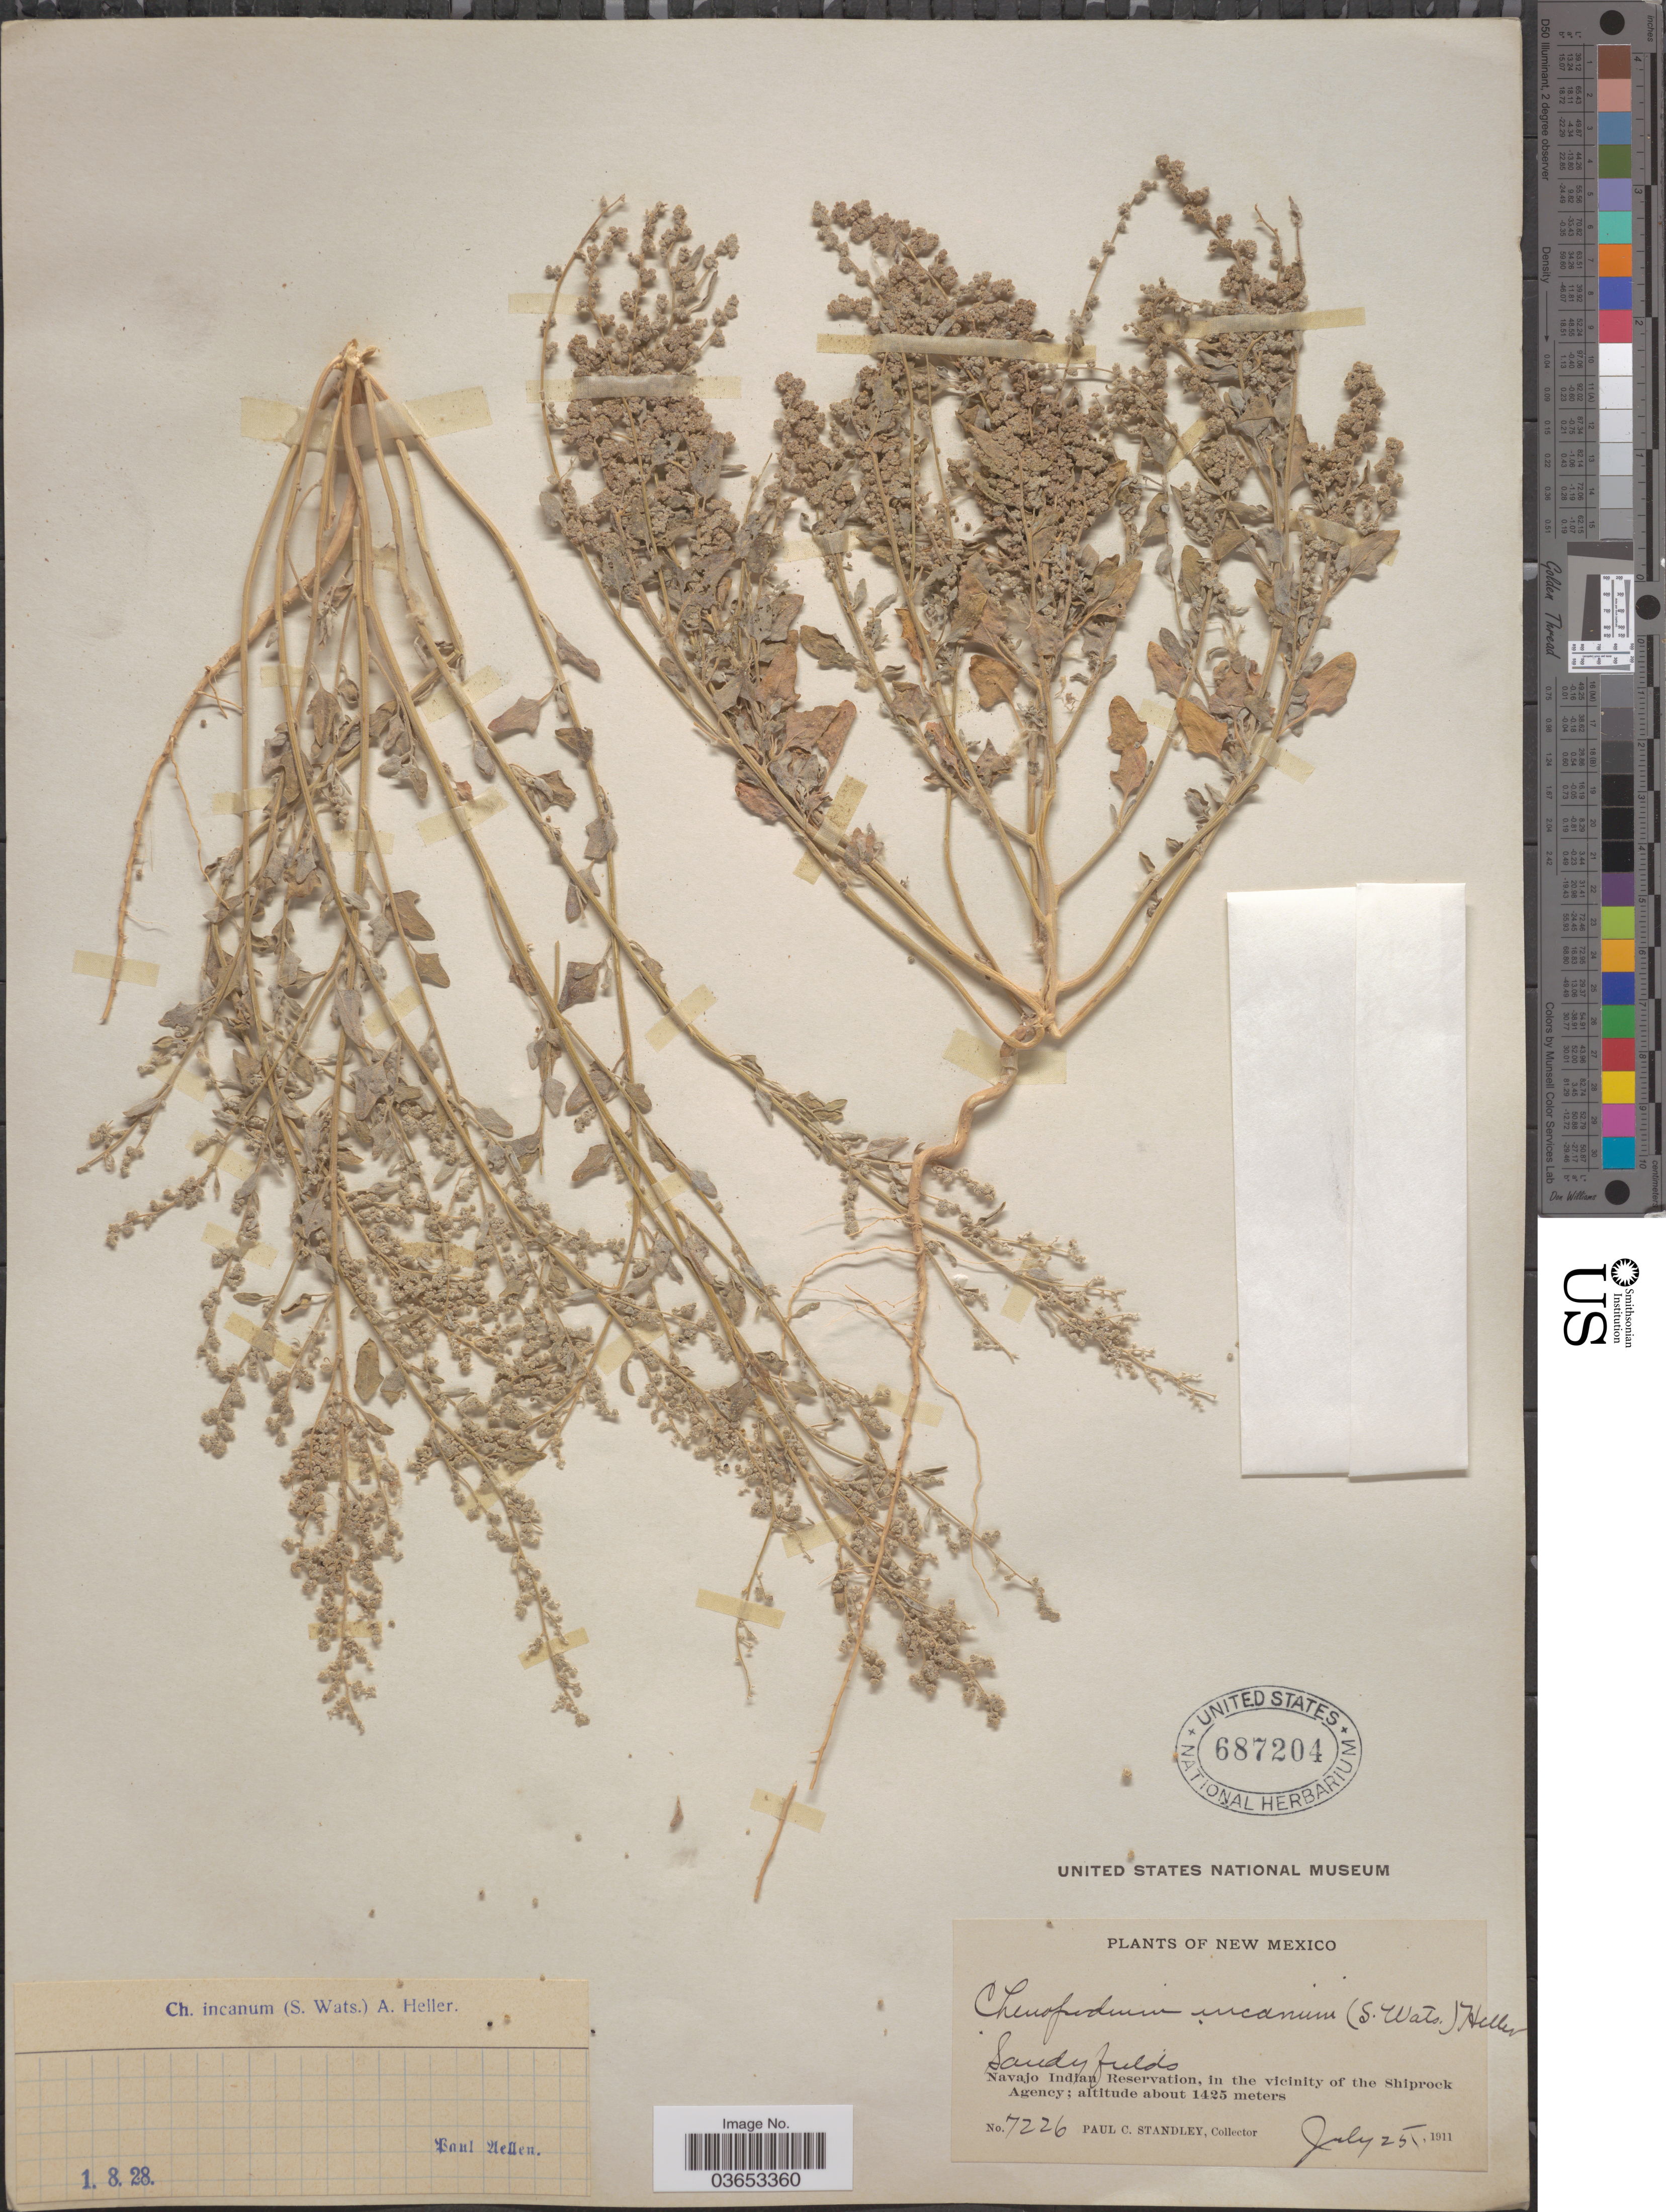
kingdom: Plantae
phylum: Tracheophyta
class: Magnoliopsida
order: Caryophyllales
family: Amaranthaceae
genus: Chenopodium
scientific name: Chenopodium incanum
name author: (S. Watson) A. Heller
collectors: P. C. Standley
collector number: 7226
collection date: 1911-07-25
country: United States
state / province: New Mexico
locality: Navajo Indian Reservation, in the vicinity of the Shiprock Agency.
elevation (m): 1425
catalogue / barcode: US 687204